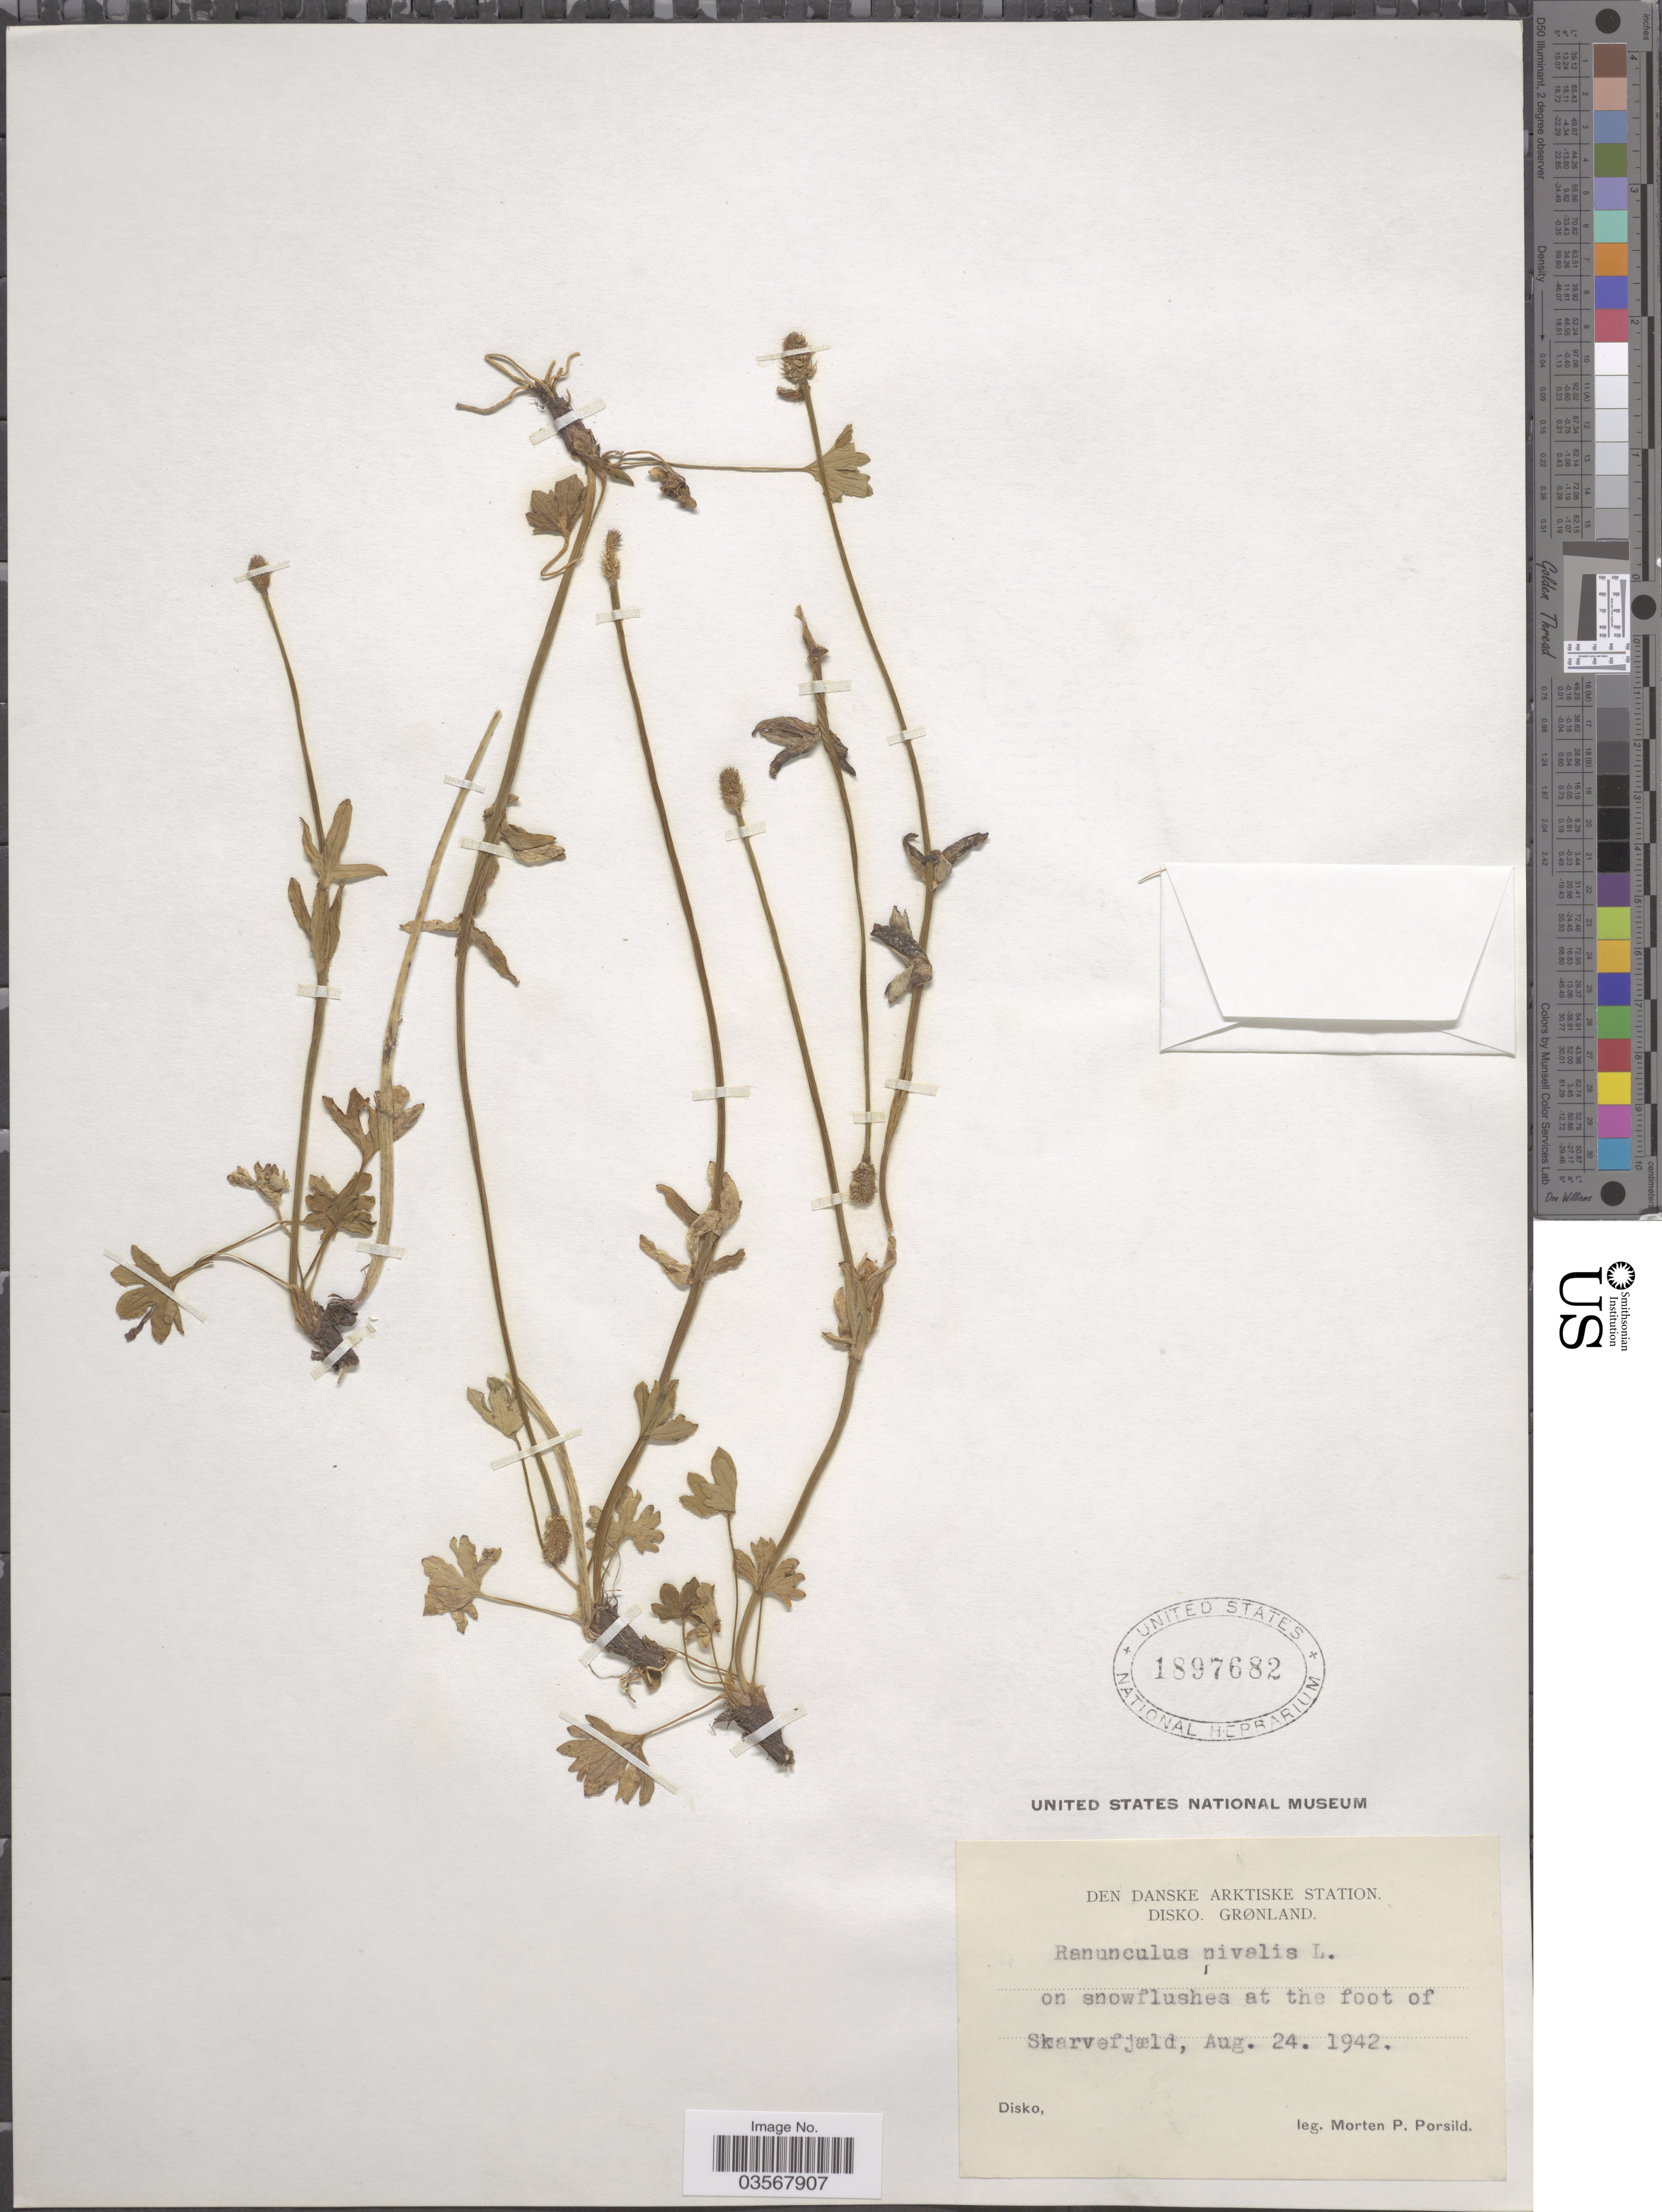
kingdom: Plantae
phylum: Tracheophyta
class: Magnoliopsida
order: Ranunculales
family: Ranunculaceae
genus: Ranunculus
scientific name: Ranunculus nivalis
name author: L.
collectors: M. P. Porsild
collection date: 1942-08-24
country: Greenland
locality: Den Danske Arktiske Station Disko. At the foot of Skarvefjæld.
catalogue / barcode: US 1897682